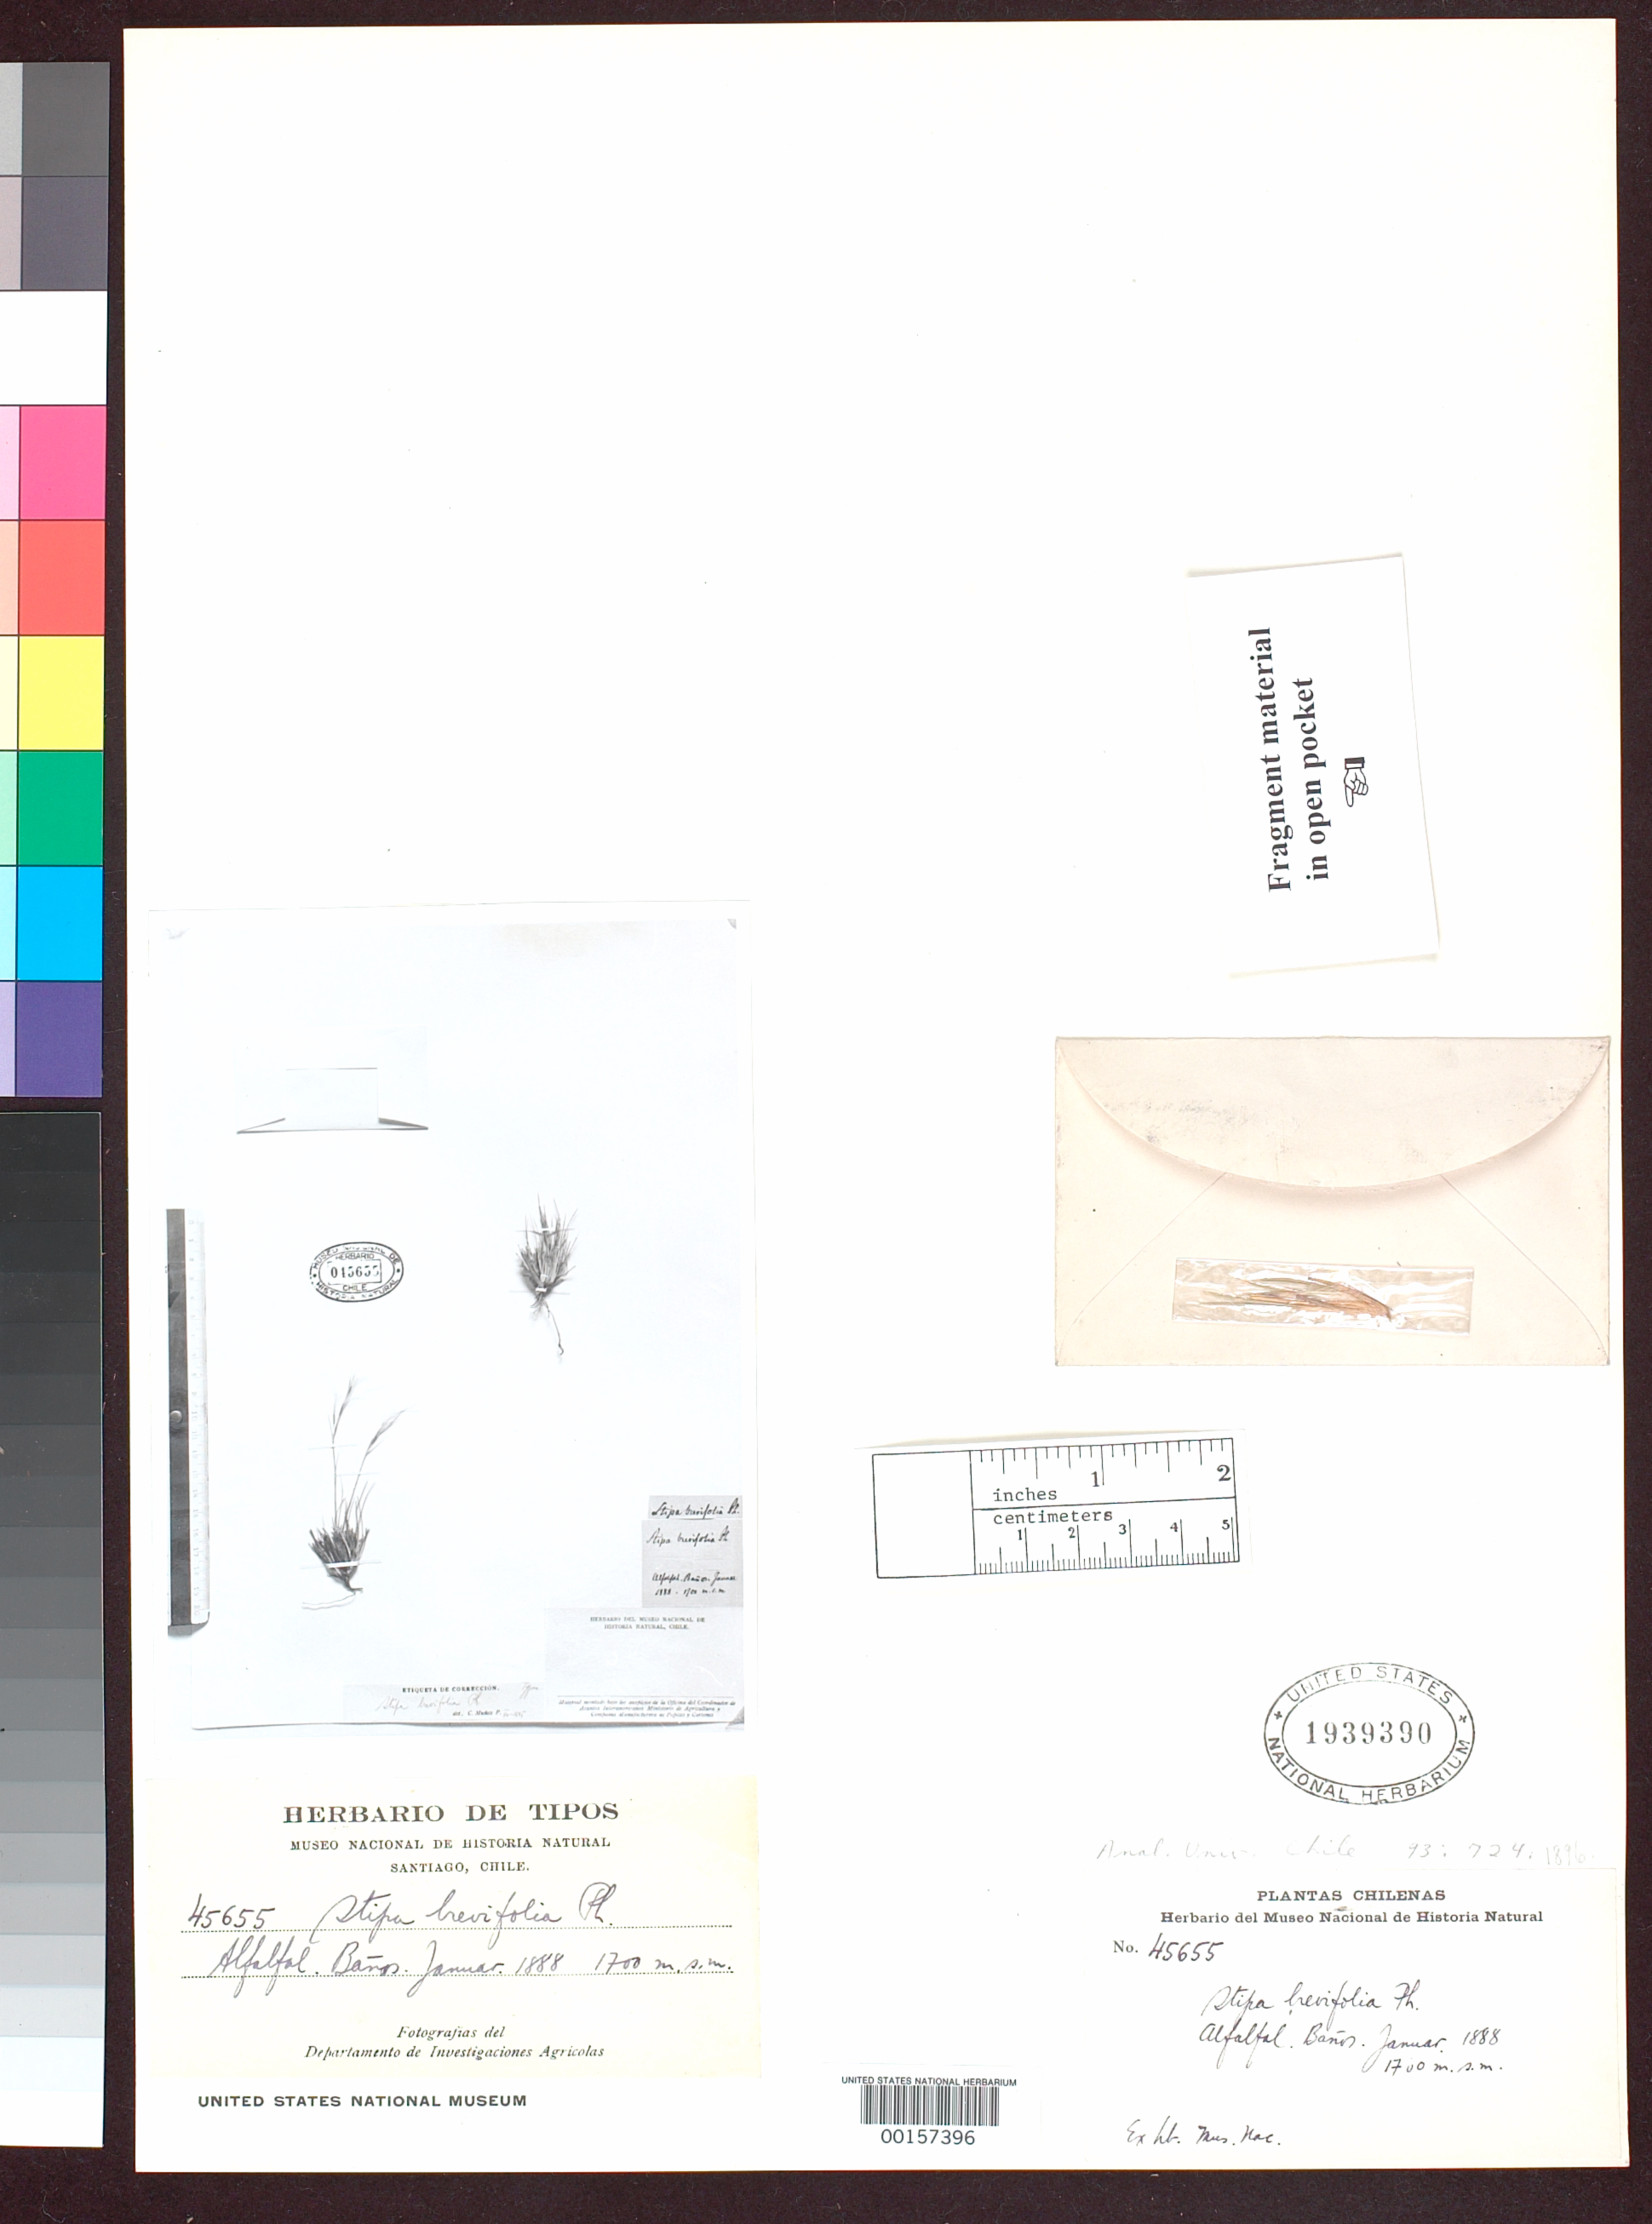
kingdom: Plantae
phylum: Tracheophyta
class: Liliopsida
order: Poales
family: Poaceae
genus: Stipa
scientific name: Stipa brevifolia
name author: Phil.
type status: Type Fragment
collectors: R. A. Philippi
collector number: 45655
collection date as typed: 1888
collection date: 1888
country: Chile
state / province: Región Metropolitana (RM)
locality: Rio Colorado.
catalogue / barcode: US 1939390